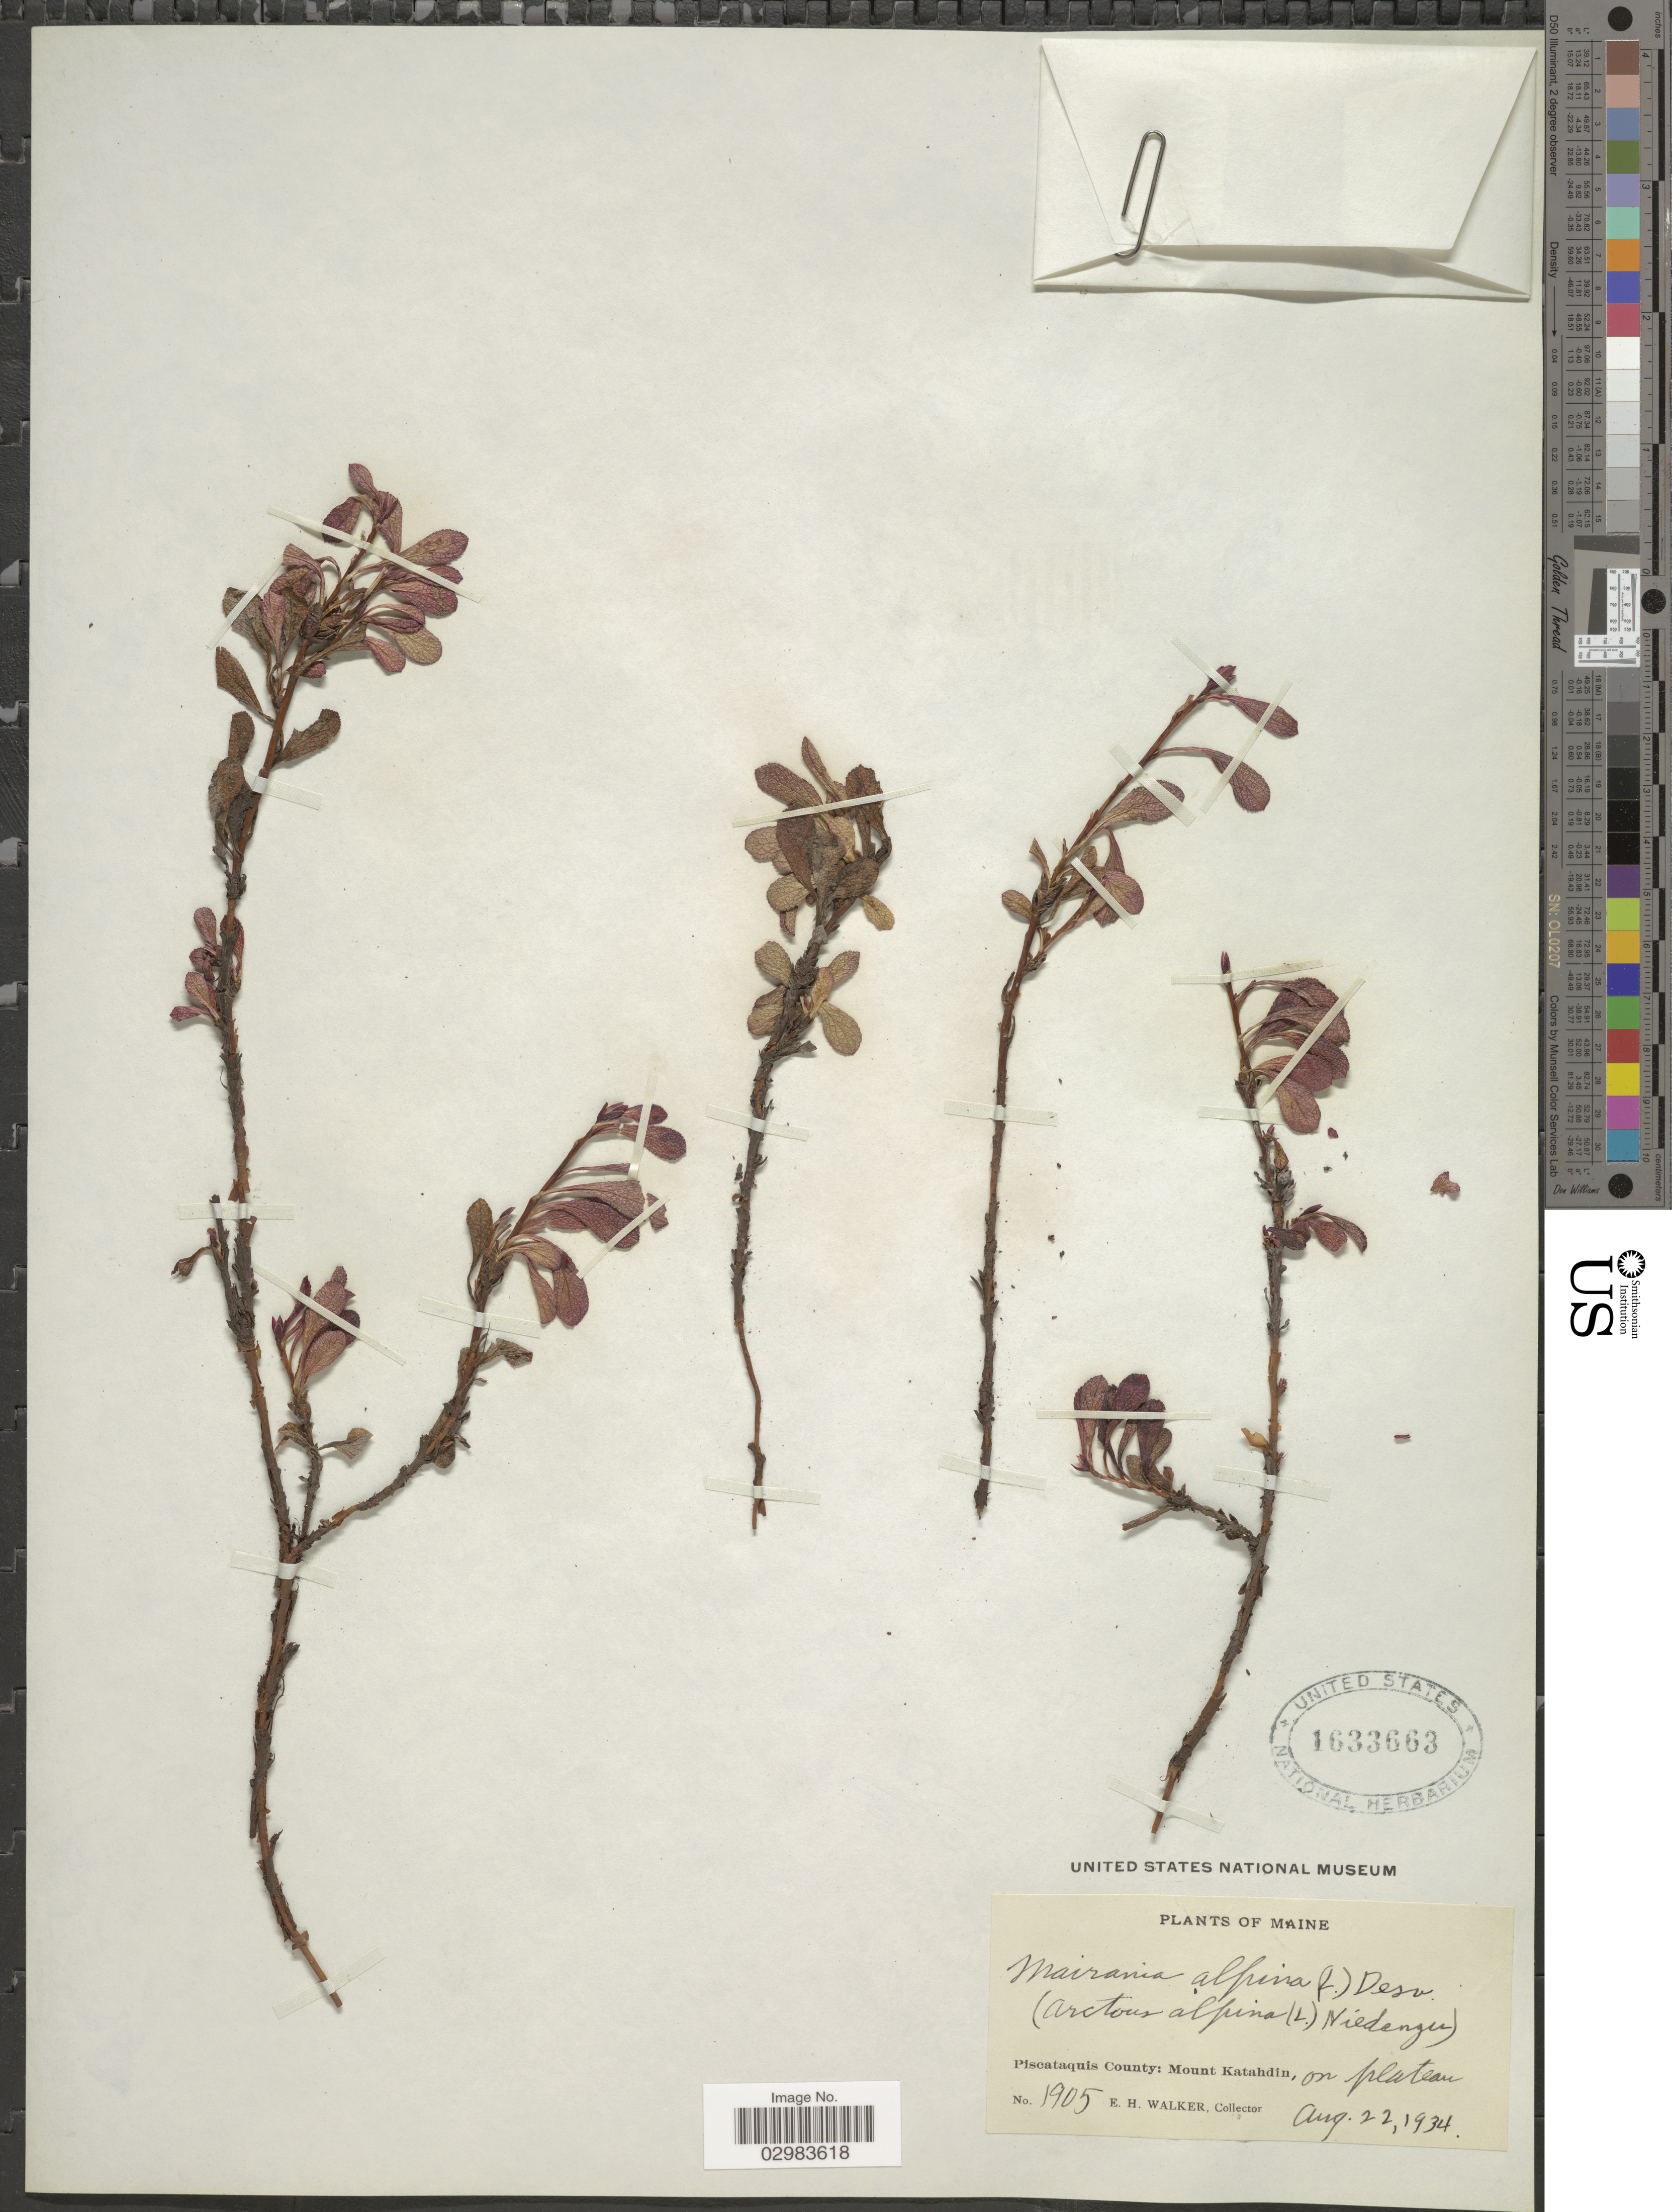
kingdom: Plantae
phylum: Tracheophyta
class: Magnoliopsida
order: Ericales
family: Ericaceae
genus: Arctostaphylos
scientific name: Arctostaphylos alpina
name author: (L.) Spreng.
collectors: E. H. Walker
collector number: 1905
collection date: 1934-08-22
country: United States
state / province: Maine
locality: Piscataquis County: Mount Katahdin, on plateau.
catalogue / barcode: US 1633663